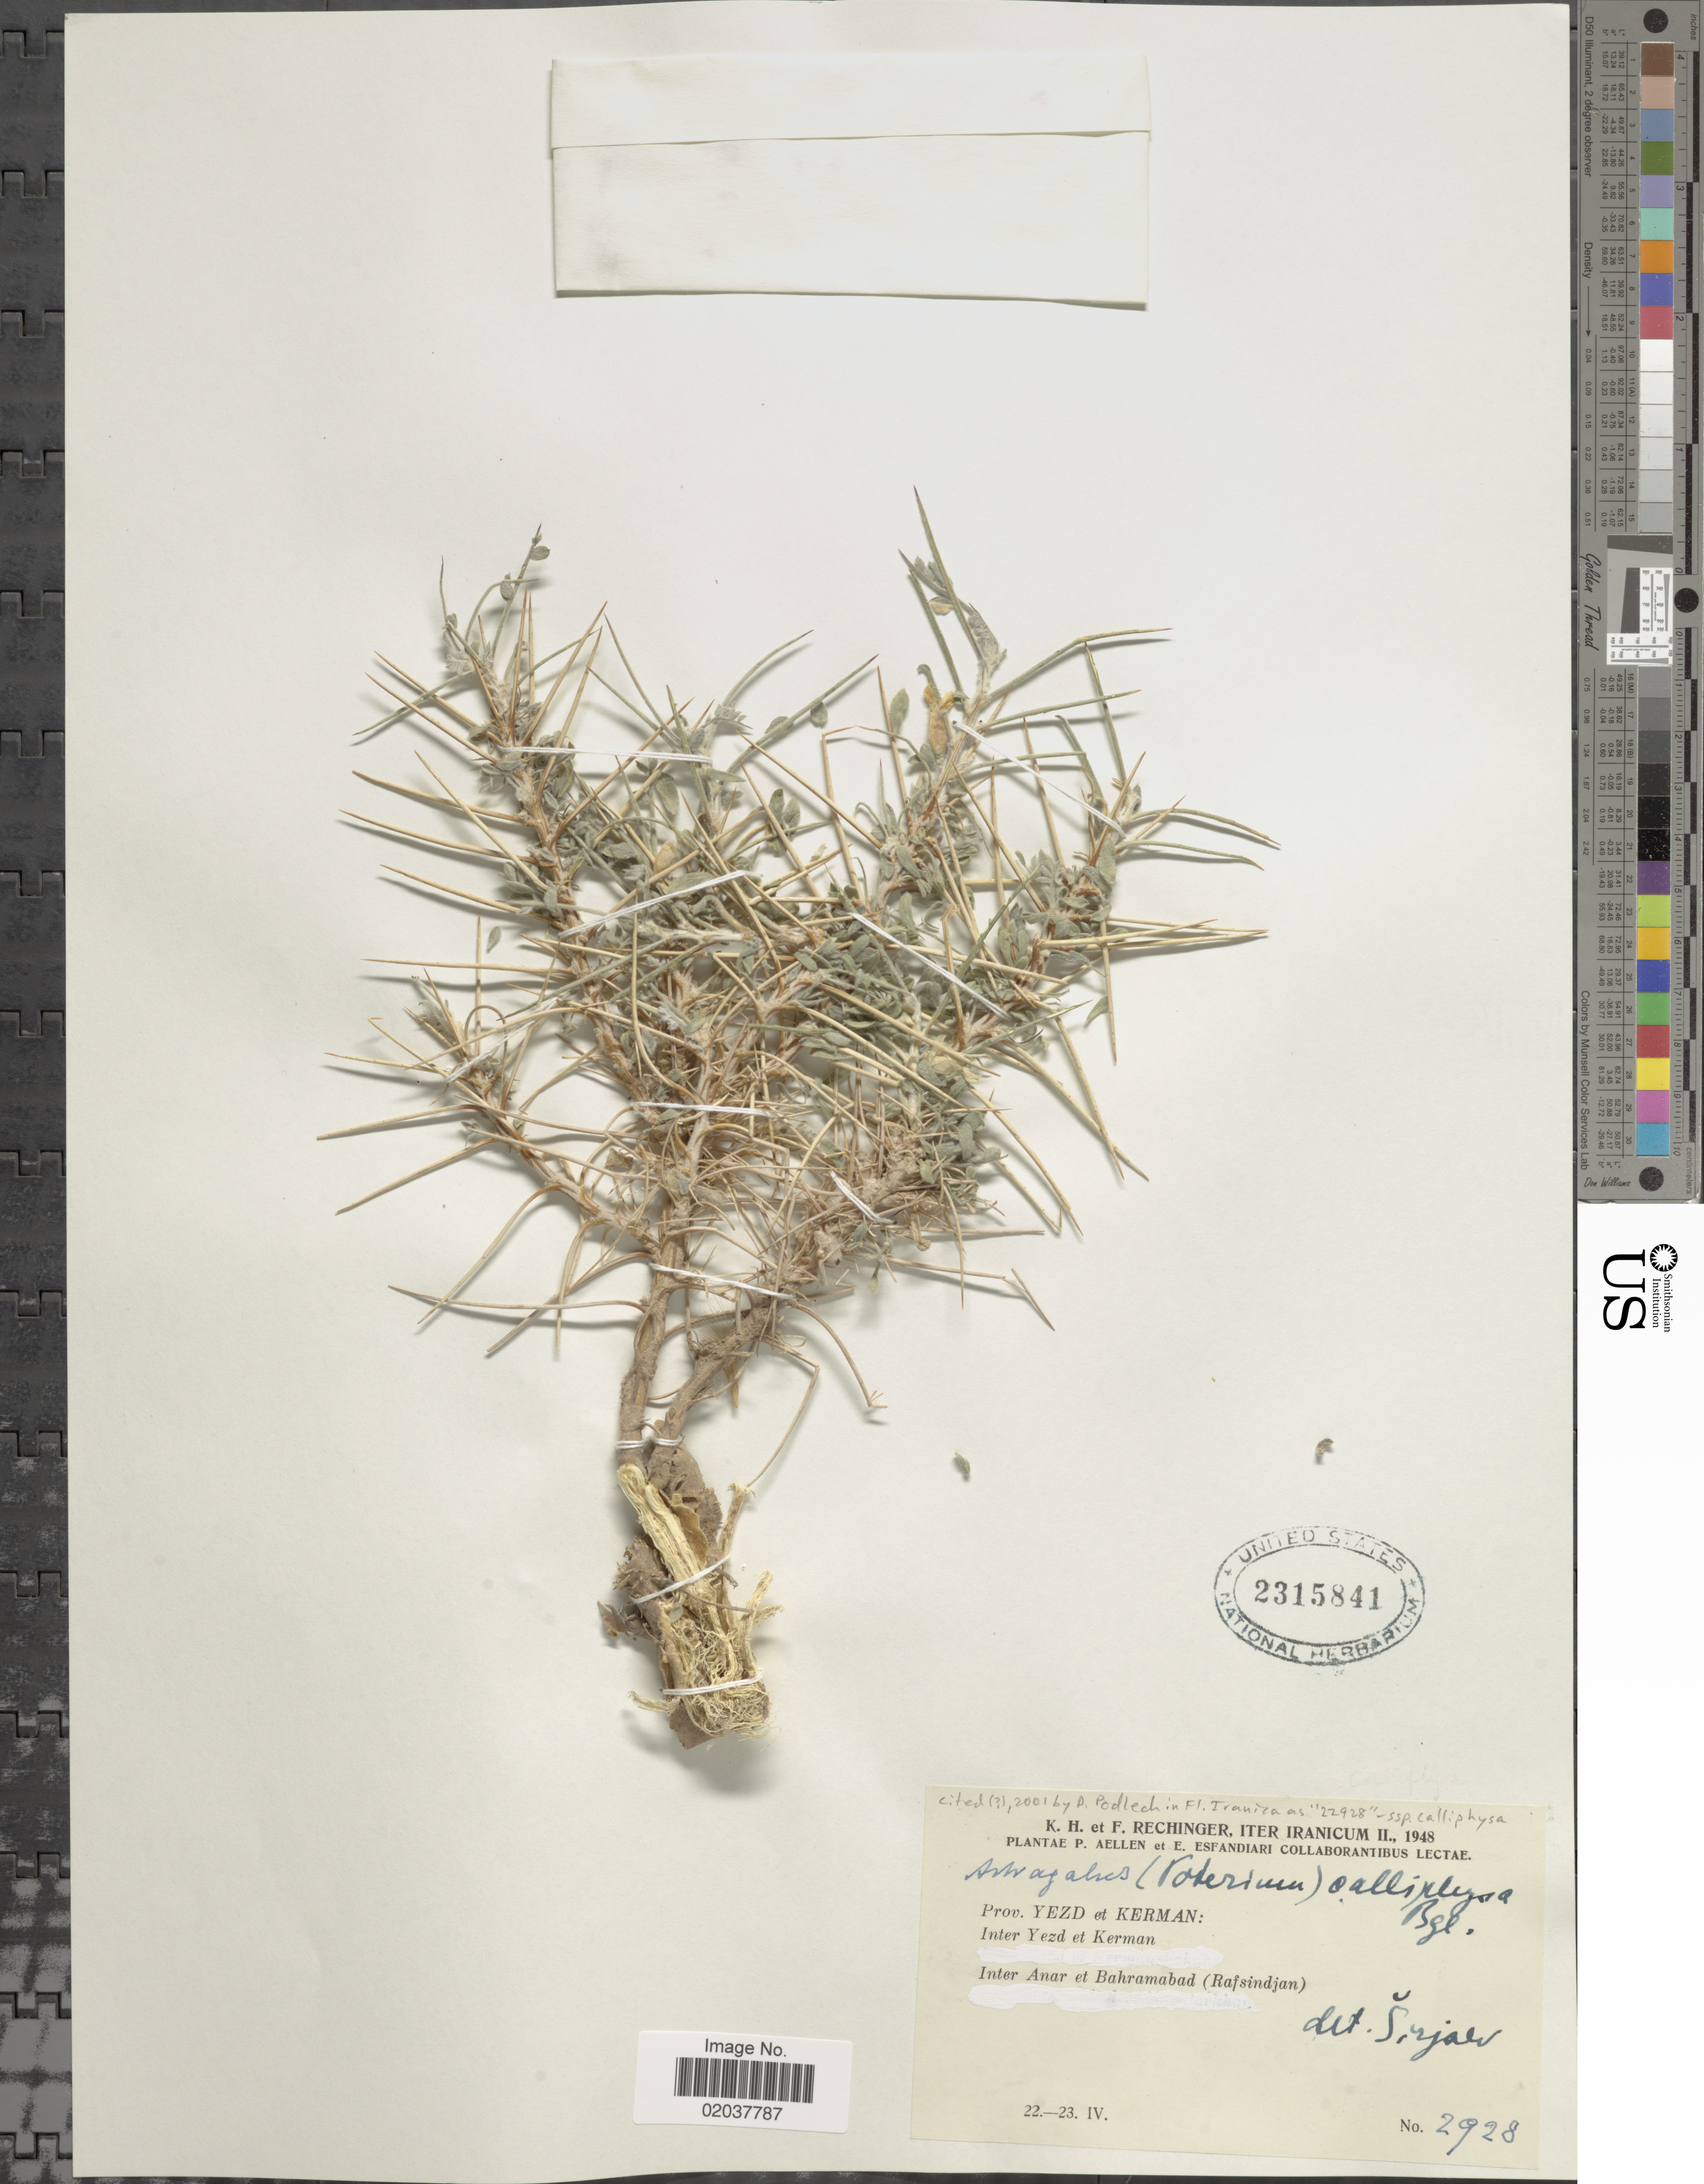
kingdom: Plantae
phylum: Tracheophyta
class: Magnoliopsida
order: Fabales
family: Fabaceae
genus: Astragalus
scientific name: Astragalus calliphysa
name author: Bunge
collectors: K. H. Rechinger & F. Rechinger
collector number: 2928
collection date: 1948-04-22/1948-04-23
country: Iran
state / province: Kerman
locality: Prov. Yezd et Kerman, inter Yezd et Kerman, inter Anar et Bahramabad (Rafsindjan)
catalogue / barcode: US 2315841